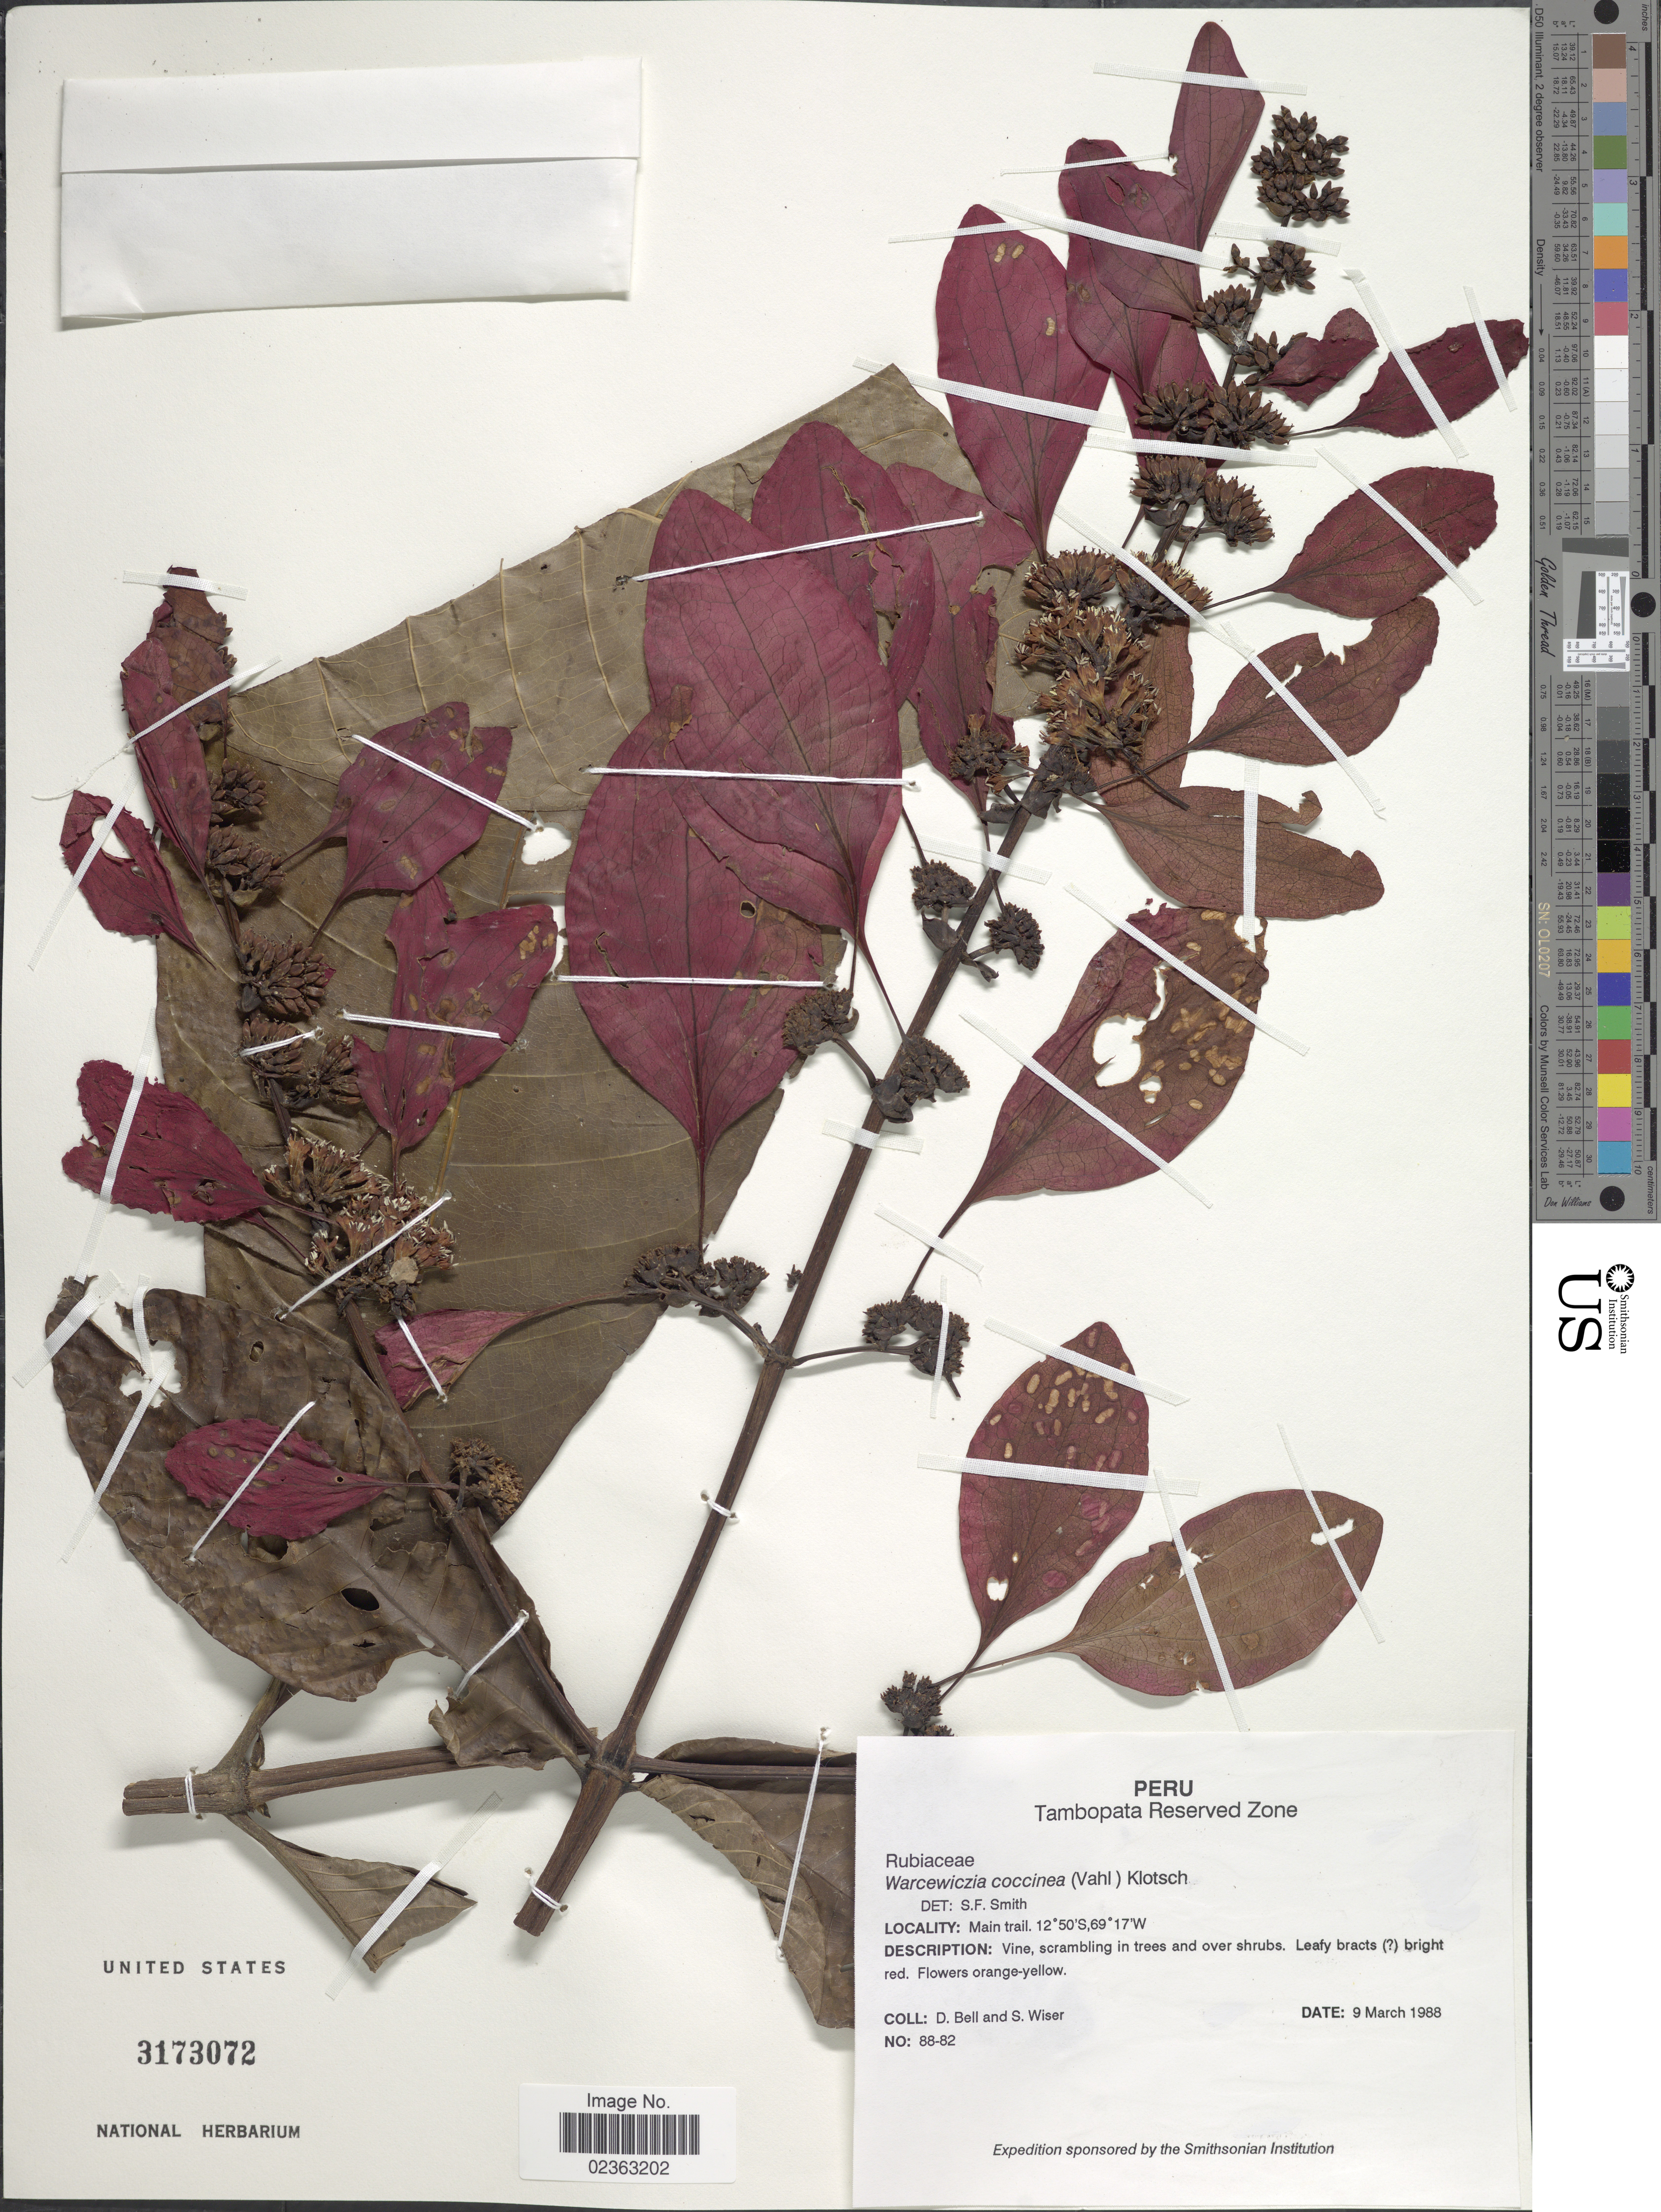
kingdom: Plantae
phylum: Tracheophyta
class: Magnoliopsida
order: Gentianales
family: Rubiaceae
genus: Warszewiczia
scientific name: Warszewiczia coccinea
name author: (Vahl) Klotzsch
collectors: D. A. Bell & S. Wiser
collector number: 88-82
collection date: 1998-03-09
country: Peru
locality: Tambopata Reserved Zone, Main trail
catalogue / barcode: US 3173072